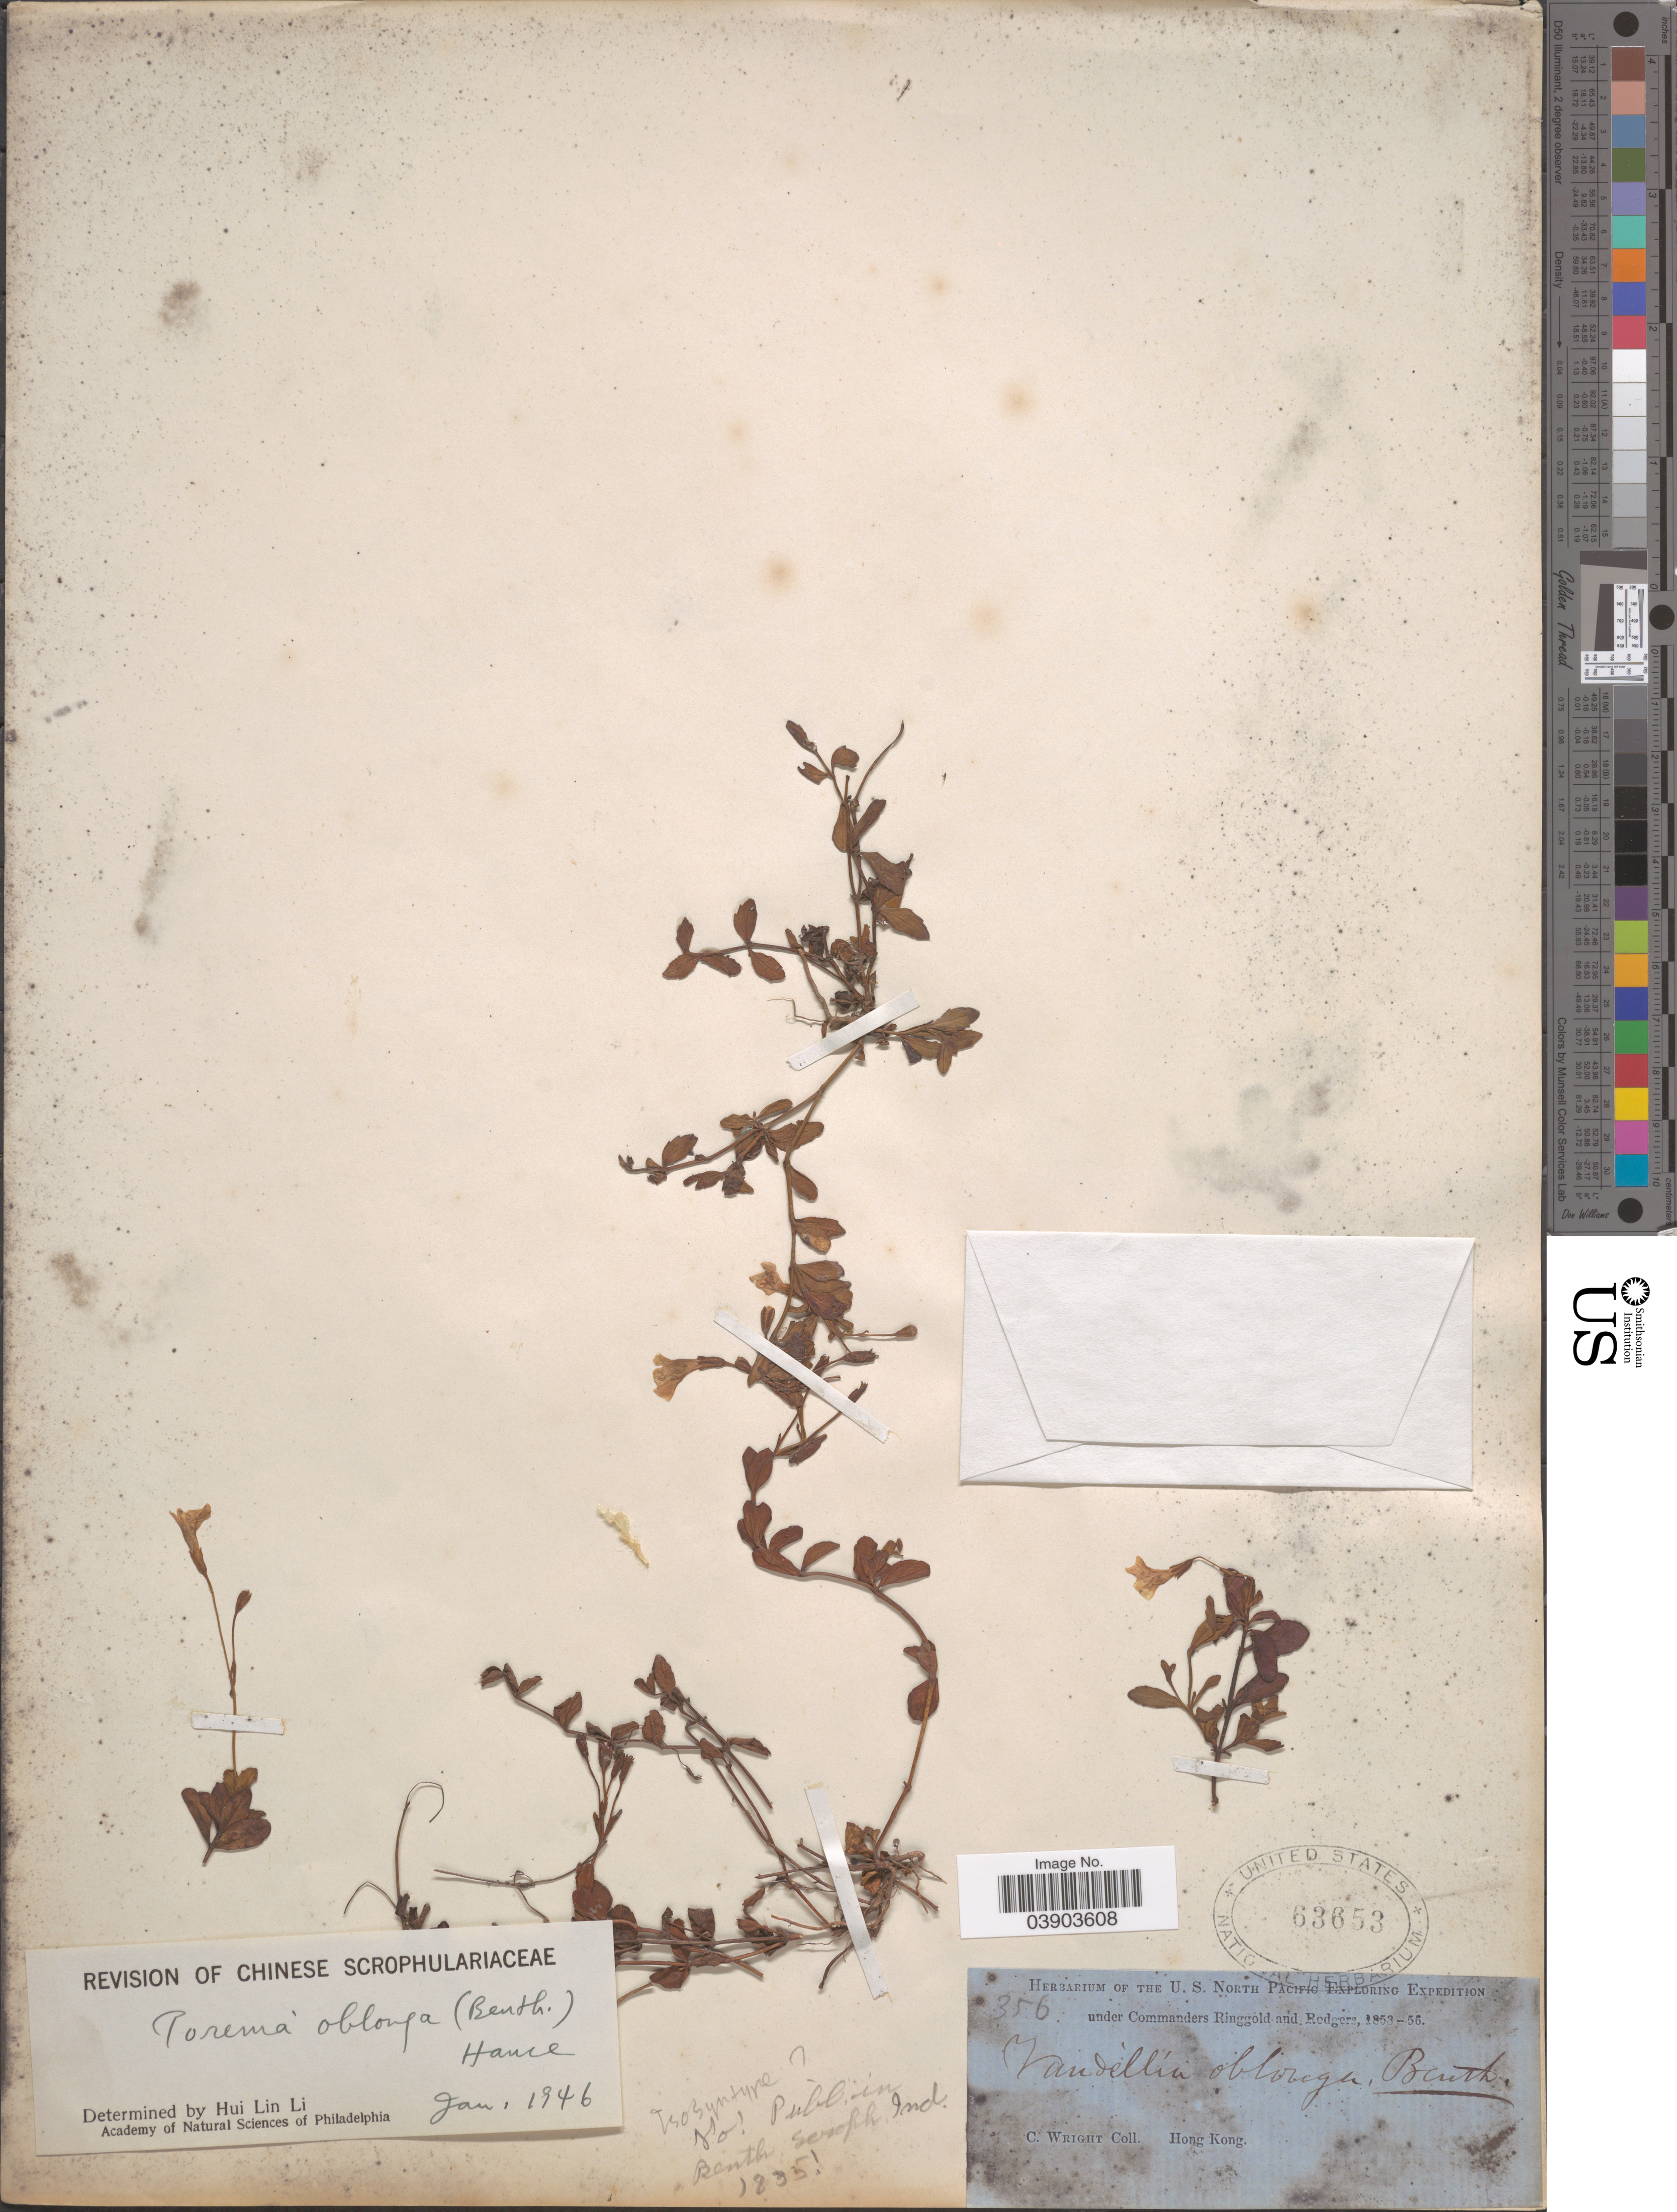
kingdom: Plantae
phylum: Tracheophyta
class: Magnoliopsida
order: Lamiales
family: Linderniaceae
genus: Torenia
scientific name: Torenia oblonga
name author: (Benth.) Hance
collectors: C. Wright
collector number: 356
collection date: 1853/1856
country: China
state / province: Hong Kong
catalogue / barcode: US 63653